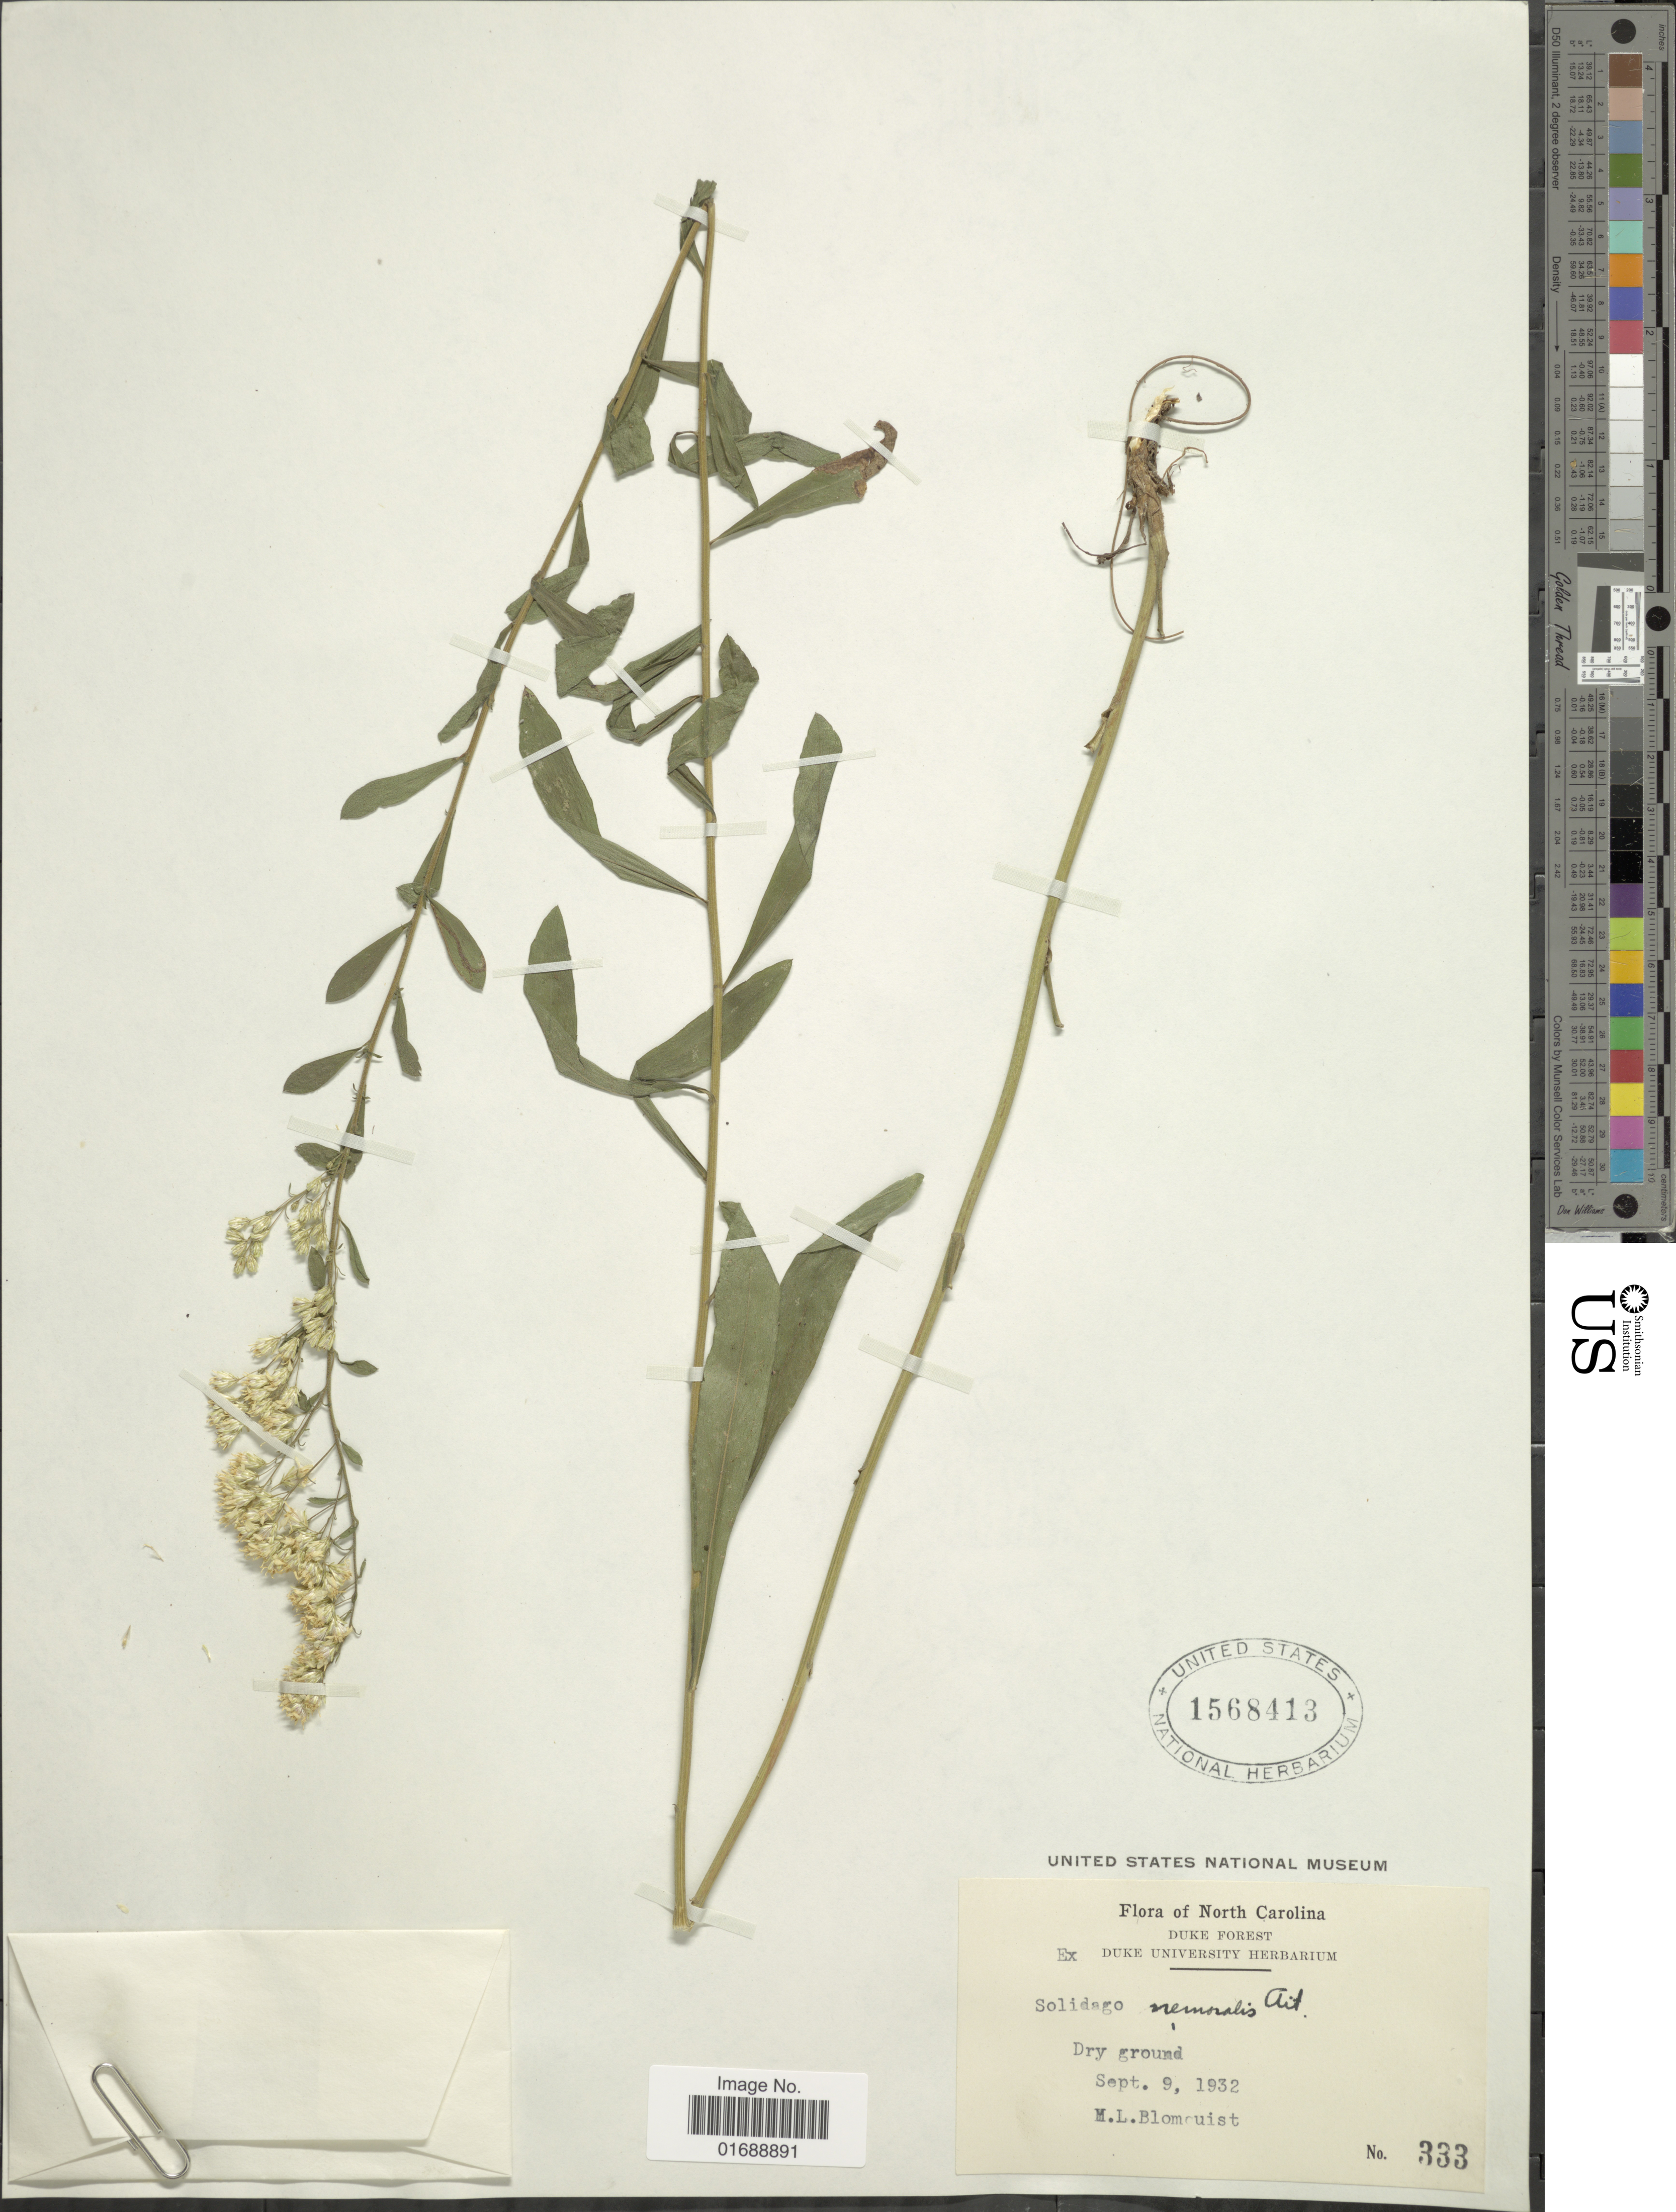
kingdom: Plantae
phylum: Tracheophyta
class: Magnoliopsida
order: Asterales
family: Asteraceae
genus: Solidago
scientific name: Solidago nemoralis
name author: Aiton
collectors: H. Blomquist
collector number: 333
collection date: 1932-09-09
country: United States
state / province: North Carolina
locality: Duke Forest [unsure placement]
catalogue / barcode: US 1568413